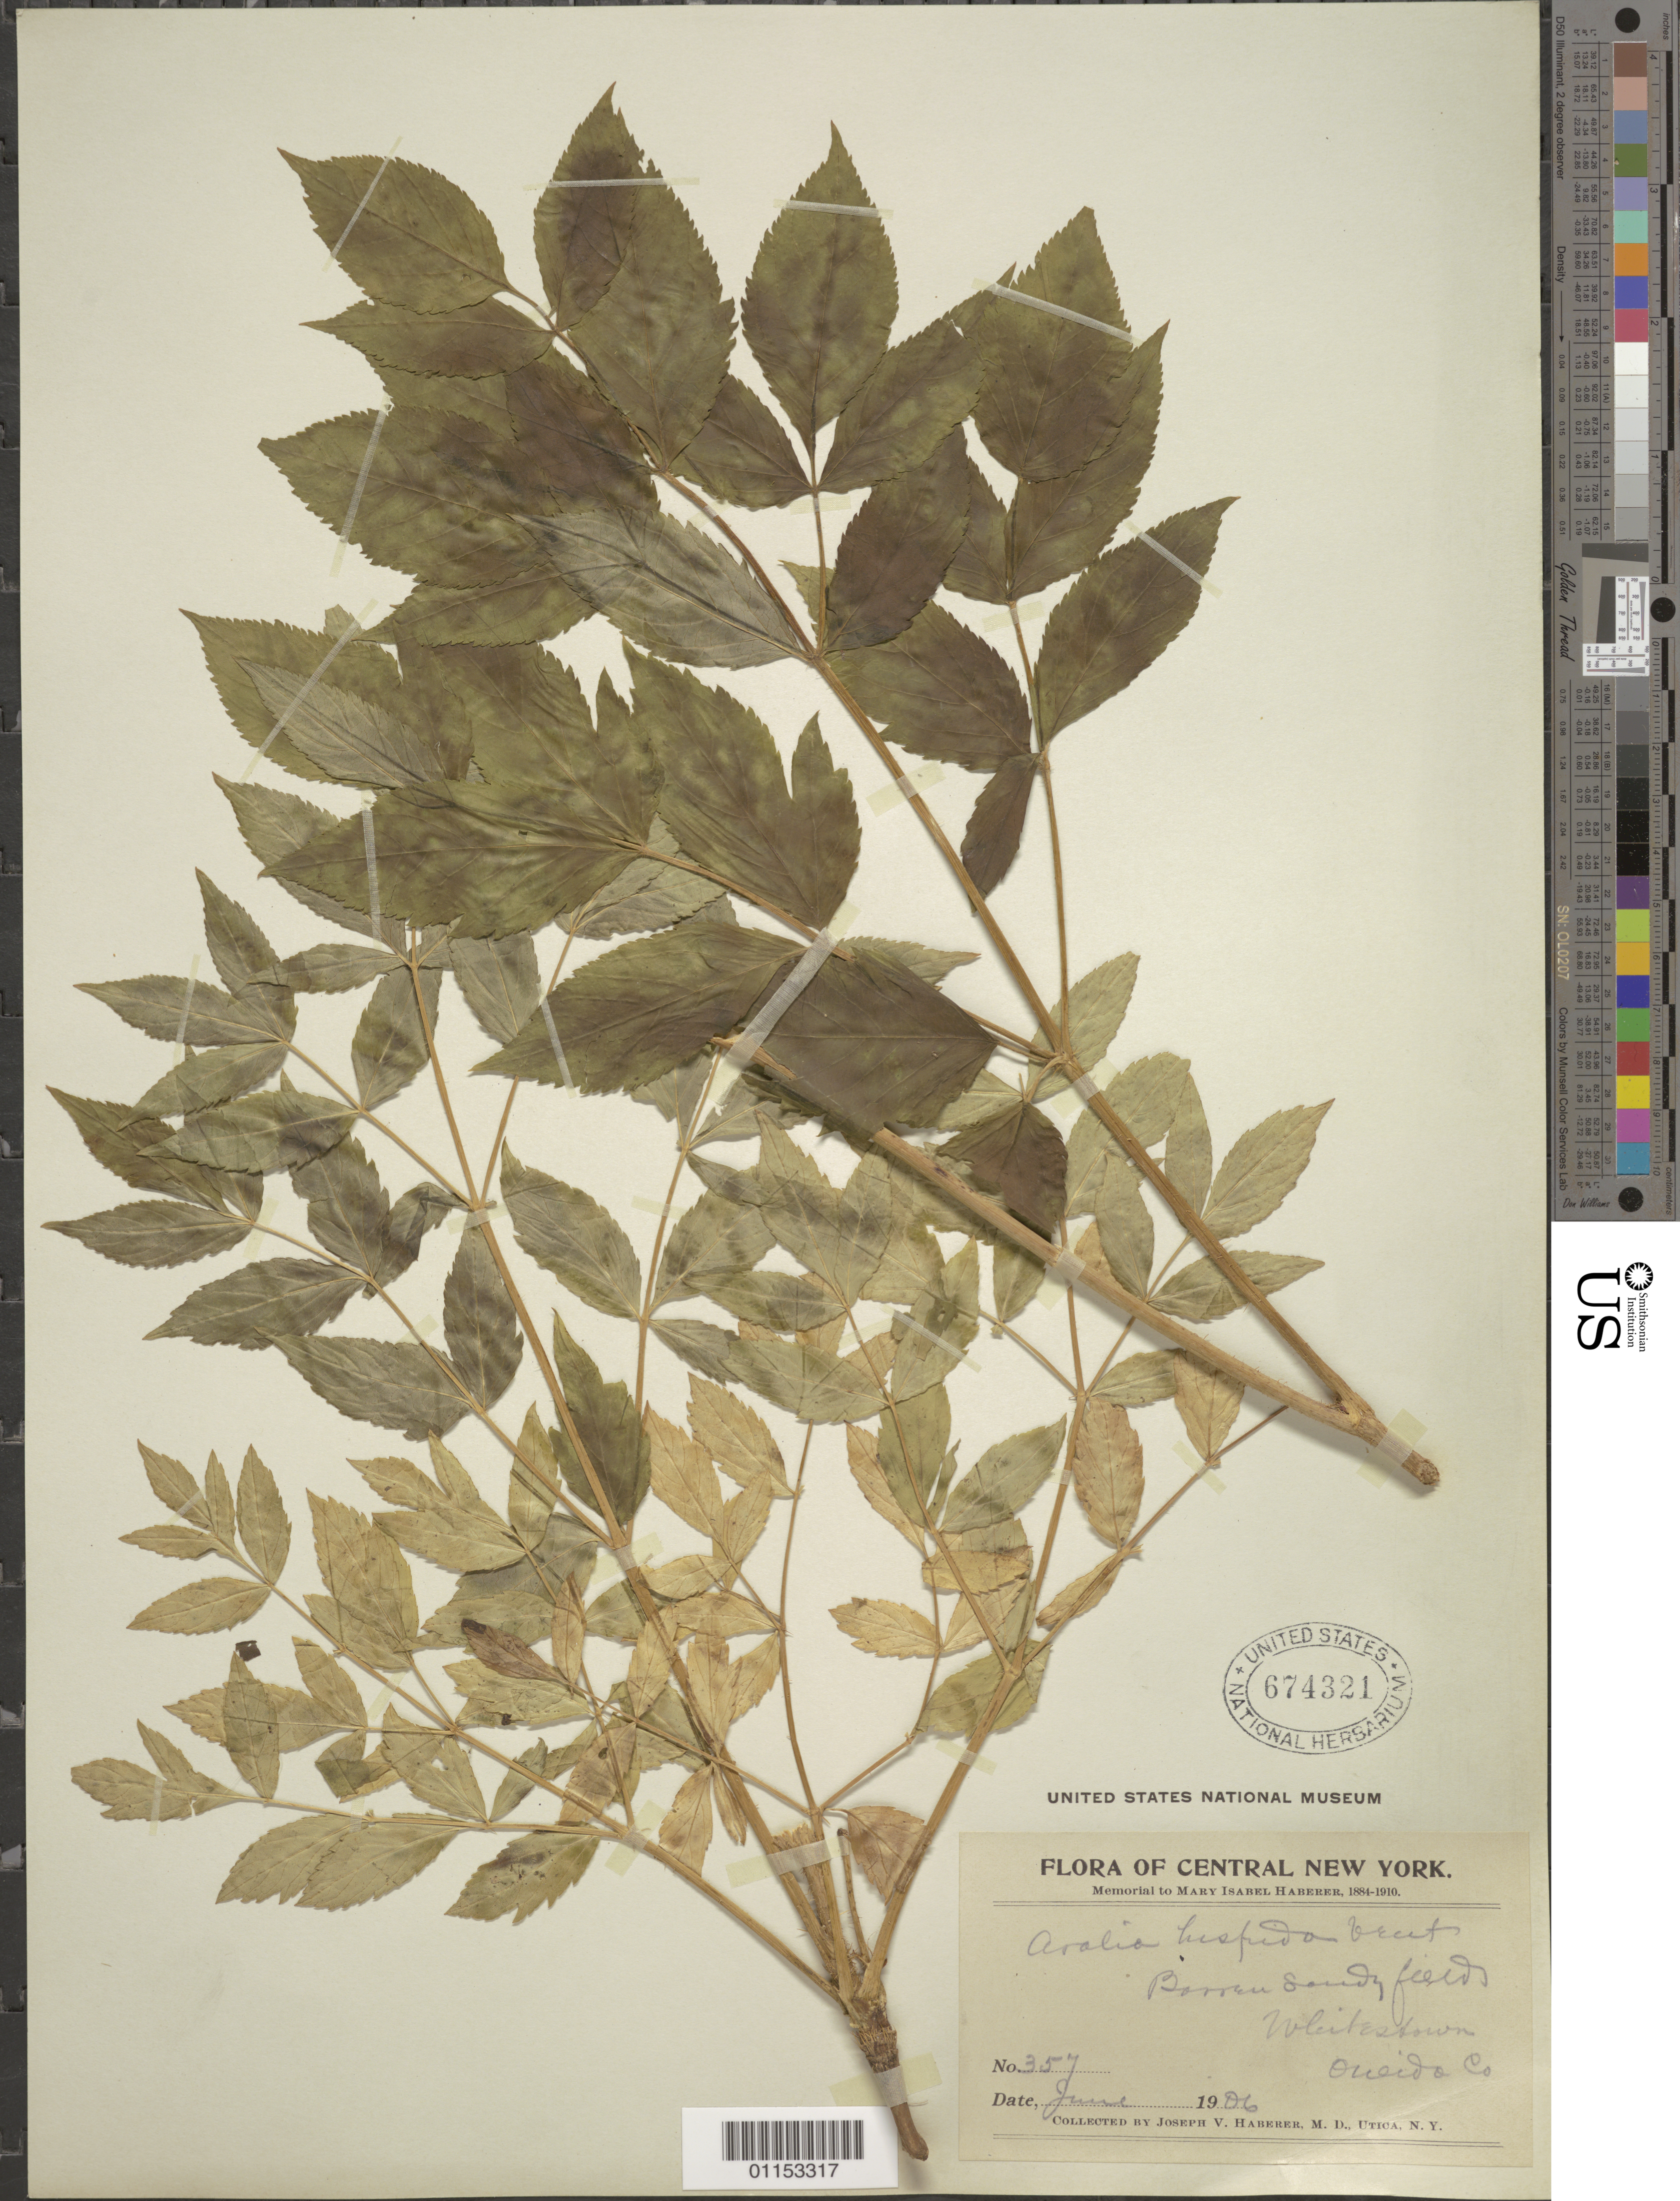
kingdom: Plantae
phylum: Tracheophyta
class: Magnoliopsida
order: Apiales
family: Araliaceae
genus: Aralia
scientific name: Aralia hispida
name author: Vent.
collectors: J. V. Haberer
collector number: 357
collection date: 1906-06-29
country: United States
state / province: New York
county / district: Oneida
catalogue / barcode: US 674321